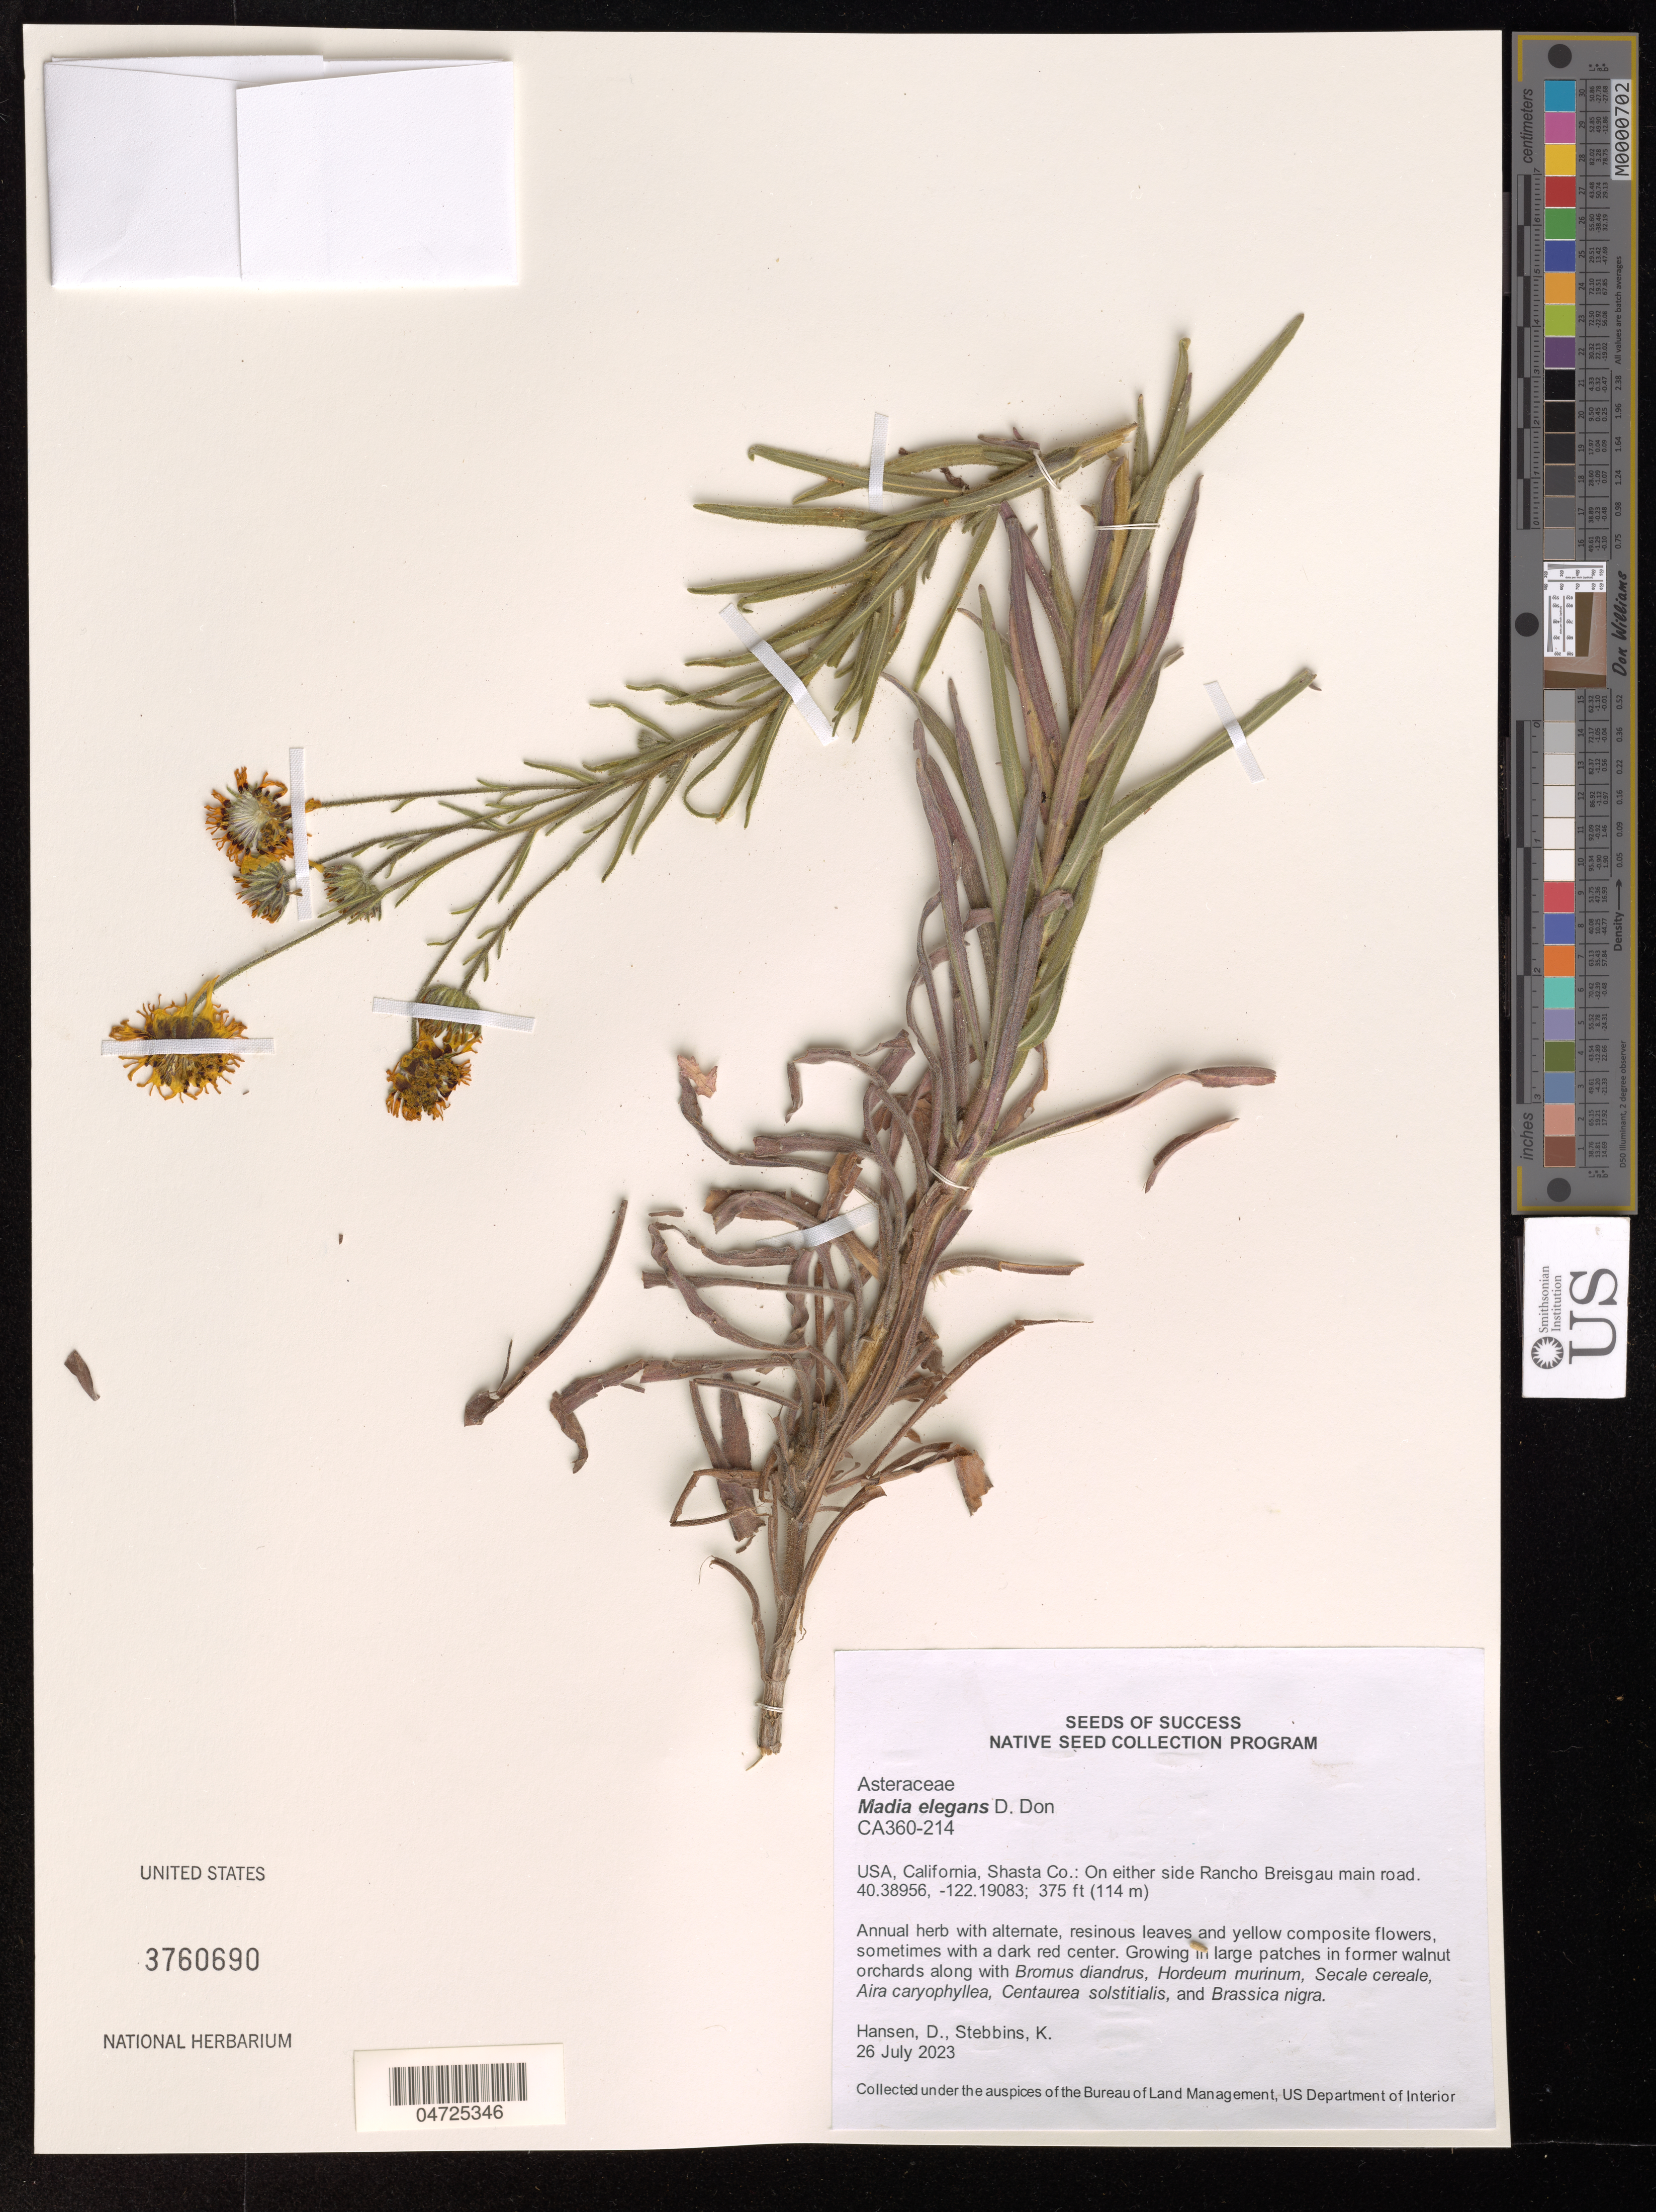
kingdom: Plantae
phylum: Tracheophyta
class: Magnoliopsida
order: Asterales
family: Asteraceae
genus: Madia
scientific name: Madia elegans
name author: D. Don ex Lindl.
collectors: D. Hansen & K. Stebbins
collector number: CA360-214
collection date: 2023-07-26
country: United States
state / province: California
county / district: Shasta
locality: Shasta Co.: On either side Rancho Breisgau main road.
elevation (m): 114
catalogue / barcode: US 3760690